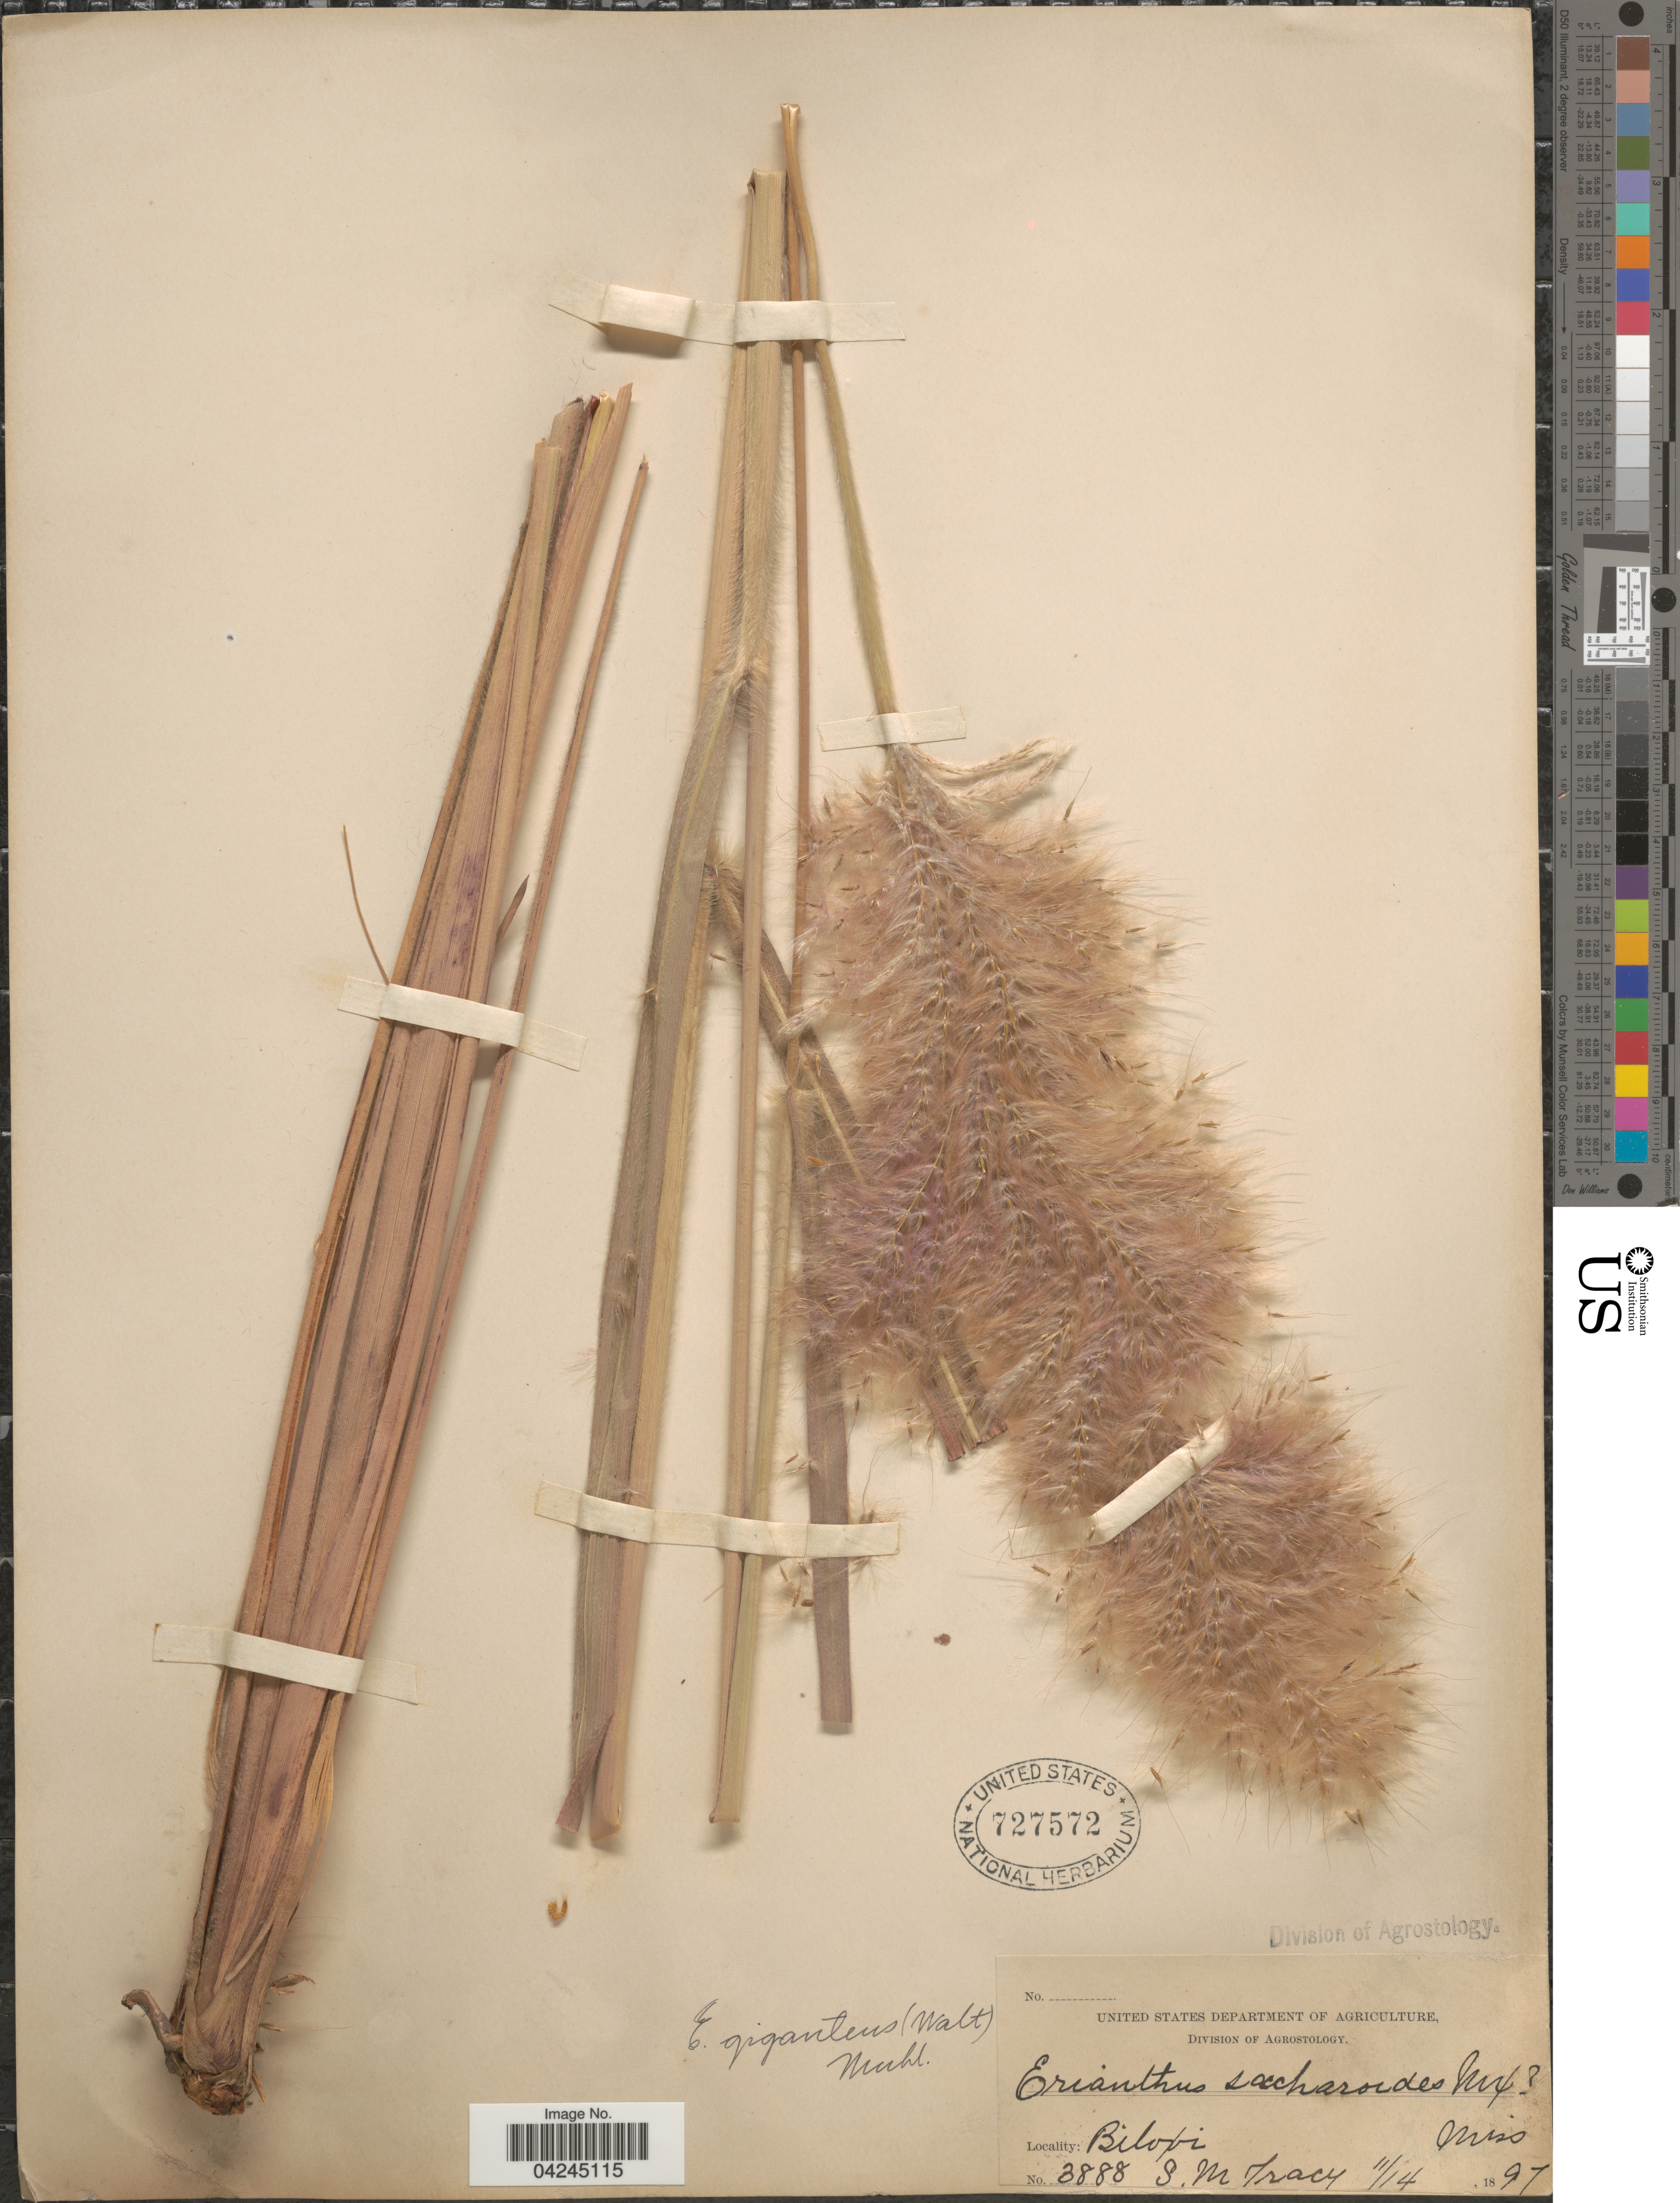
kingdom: Plantae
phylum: Tracheophyta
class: Liliopsida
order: Poales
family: Poaceae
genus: Erianthus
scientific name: Erianthus giganteus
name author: (Walter) P. Beauv.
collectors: S. M. Tracy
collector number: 3888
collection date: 1897-11-14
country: United States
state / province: Mississippi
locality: Biloxi.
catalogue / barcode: US 727572